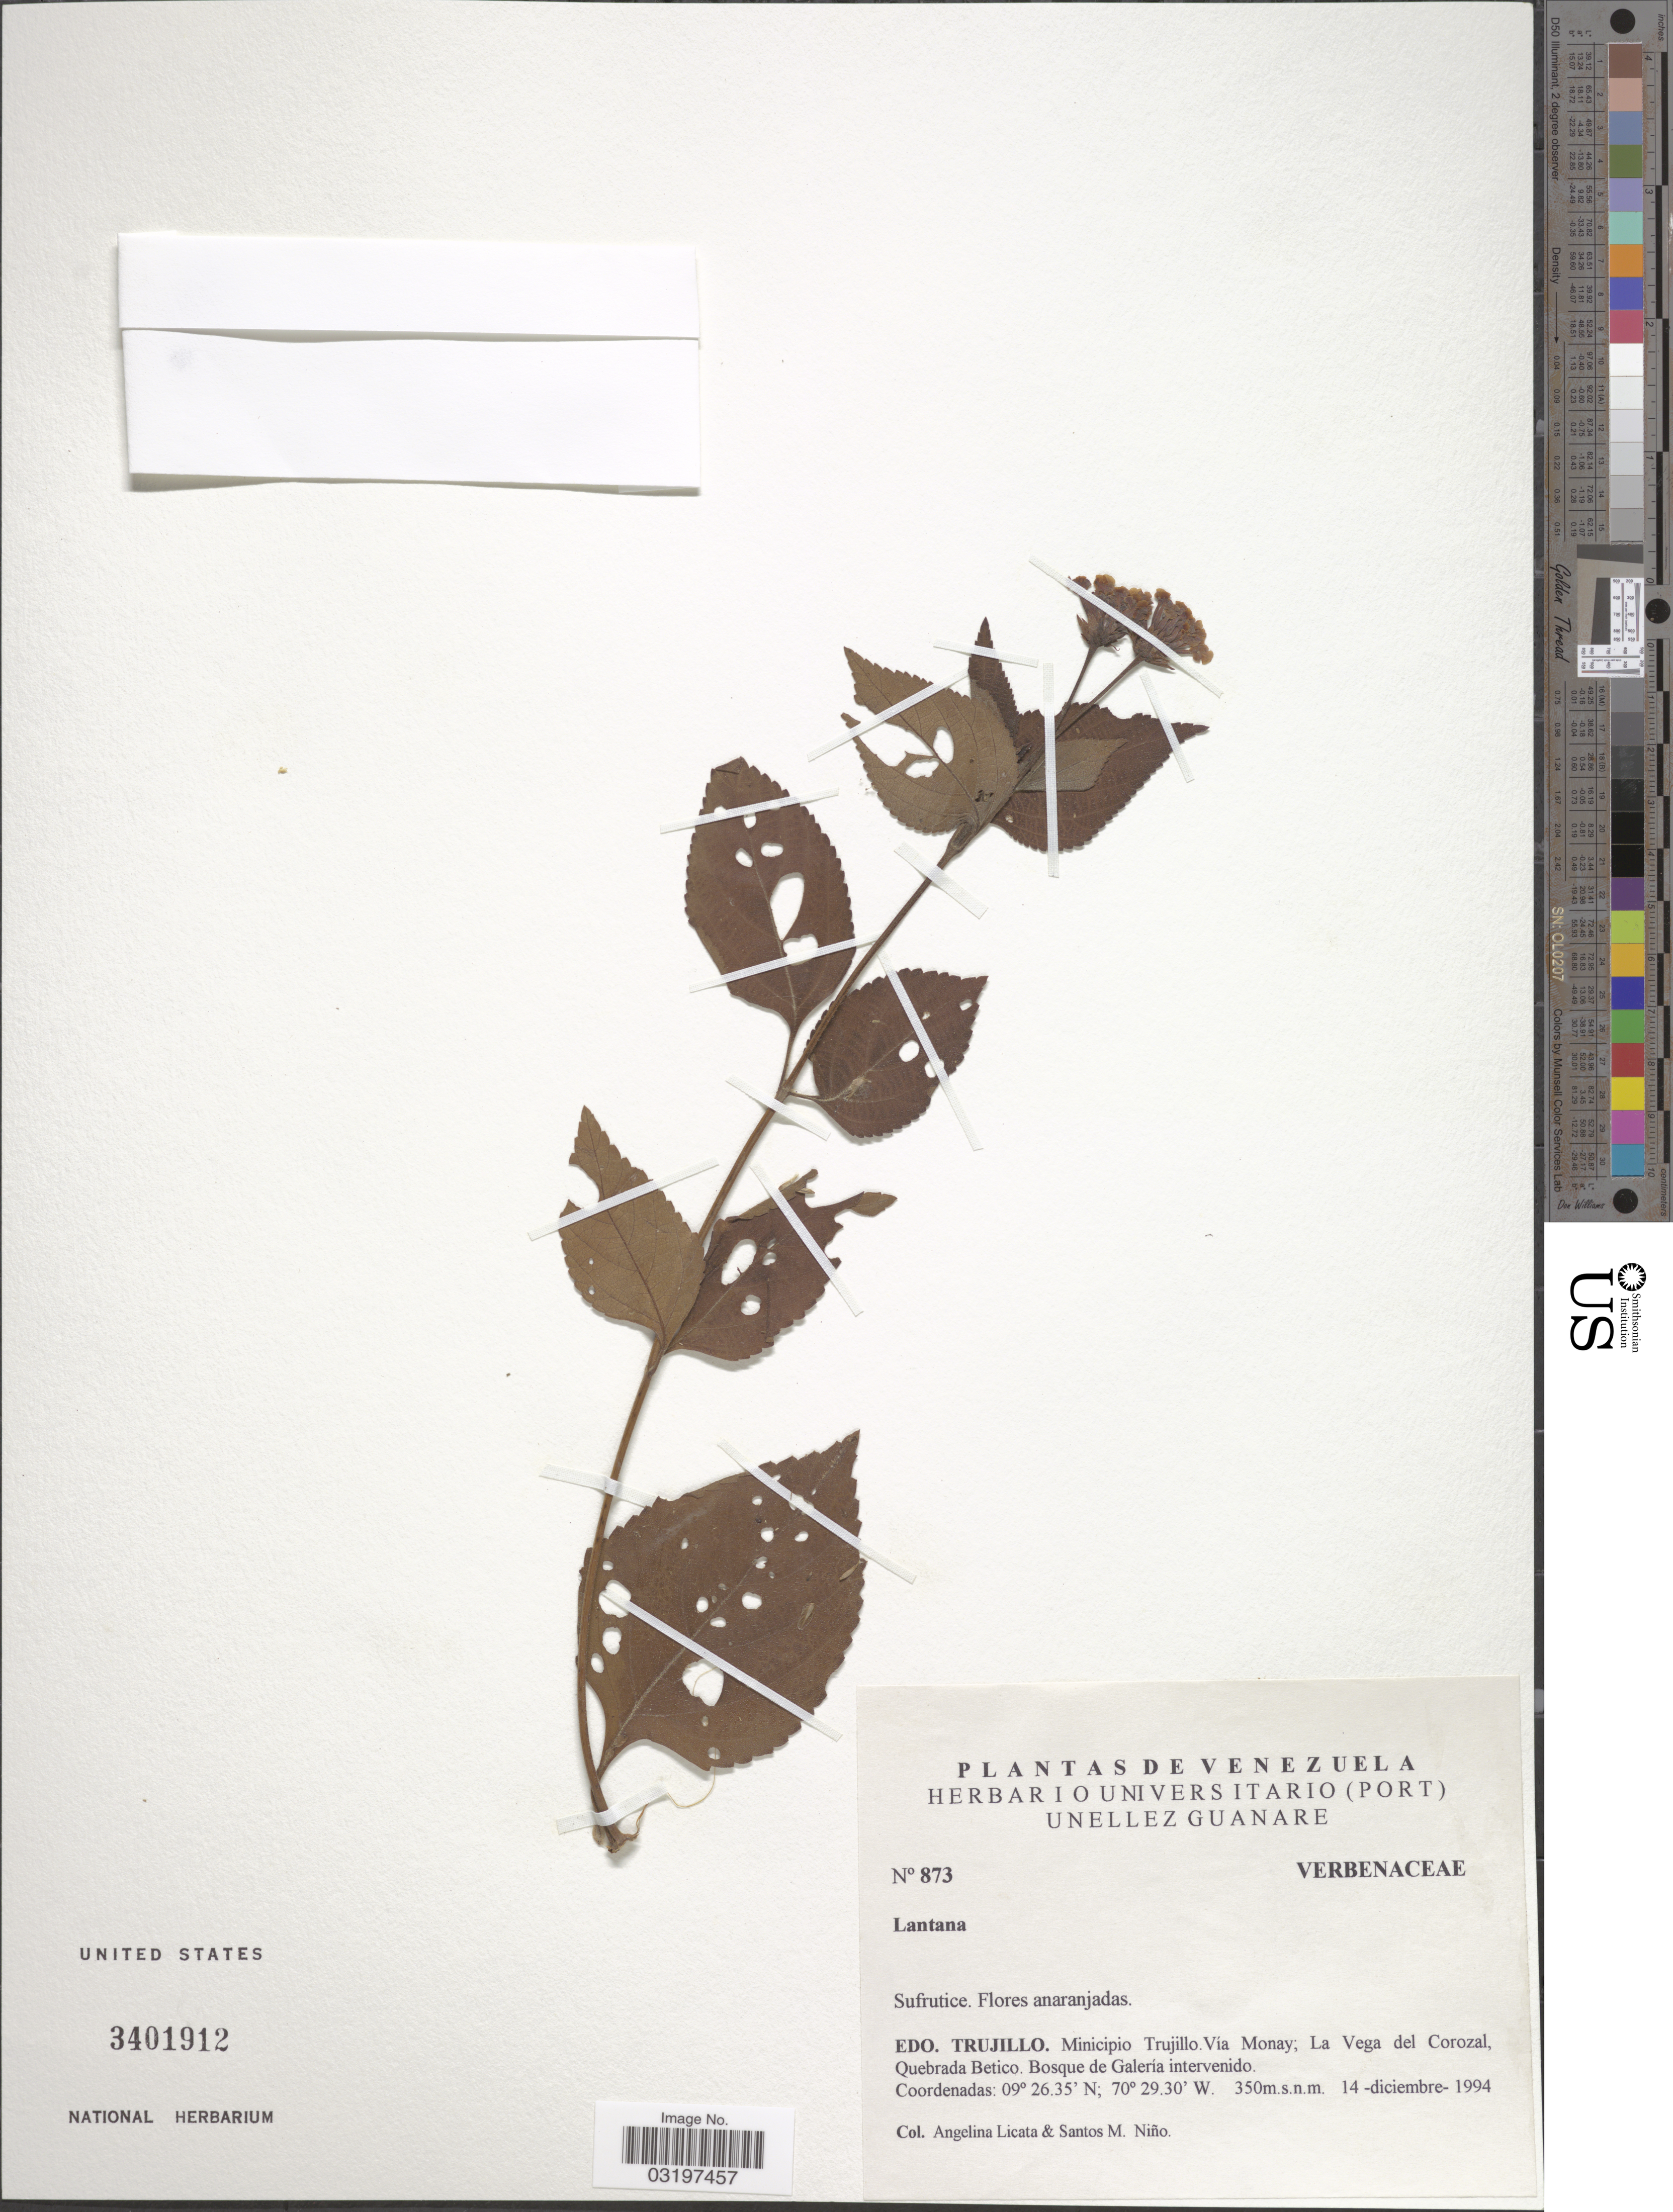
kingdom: Plantae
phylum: Tracheophyta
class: Magnoliopsida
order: Lamiales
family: Verbenaceae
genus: Lantana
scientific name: Lantana sp.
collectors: A. Licata & S. M. Niño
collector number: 873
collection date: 1994-12-14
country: Venezuela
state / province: Trujillo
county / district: Trujillo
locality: Vía Monay; La Vega del Corazal, Quebrada Betico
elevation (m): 350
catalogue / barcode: US 3401912